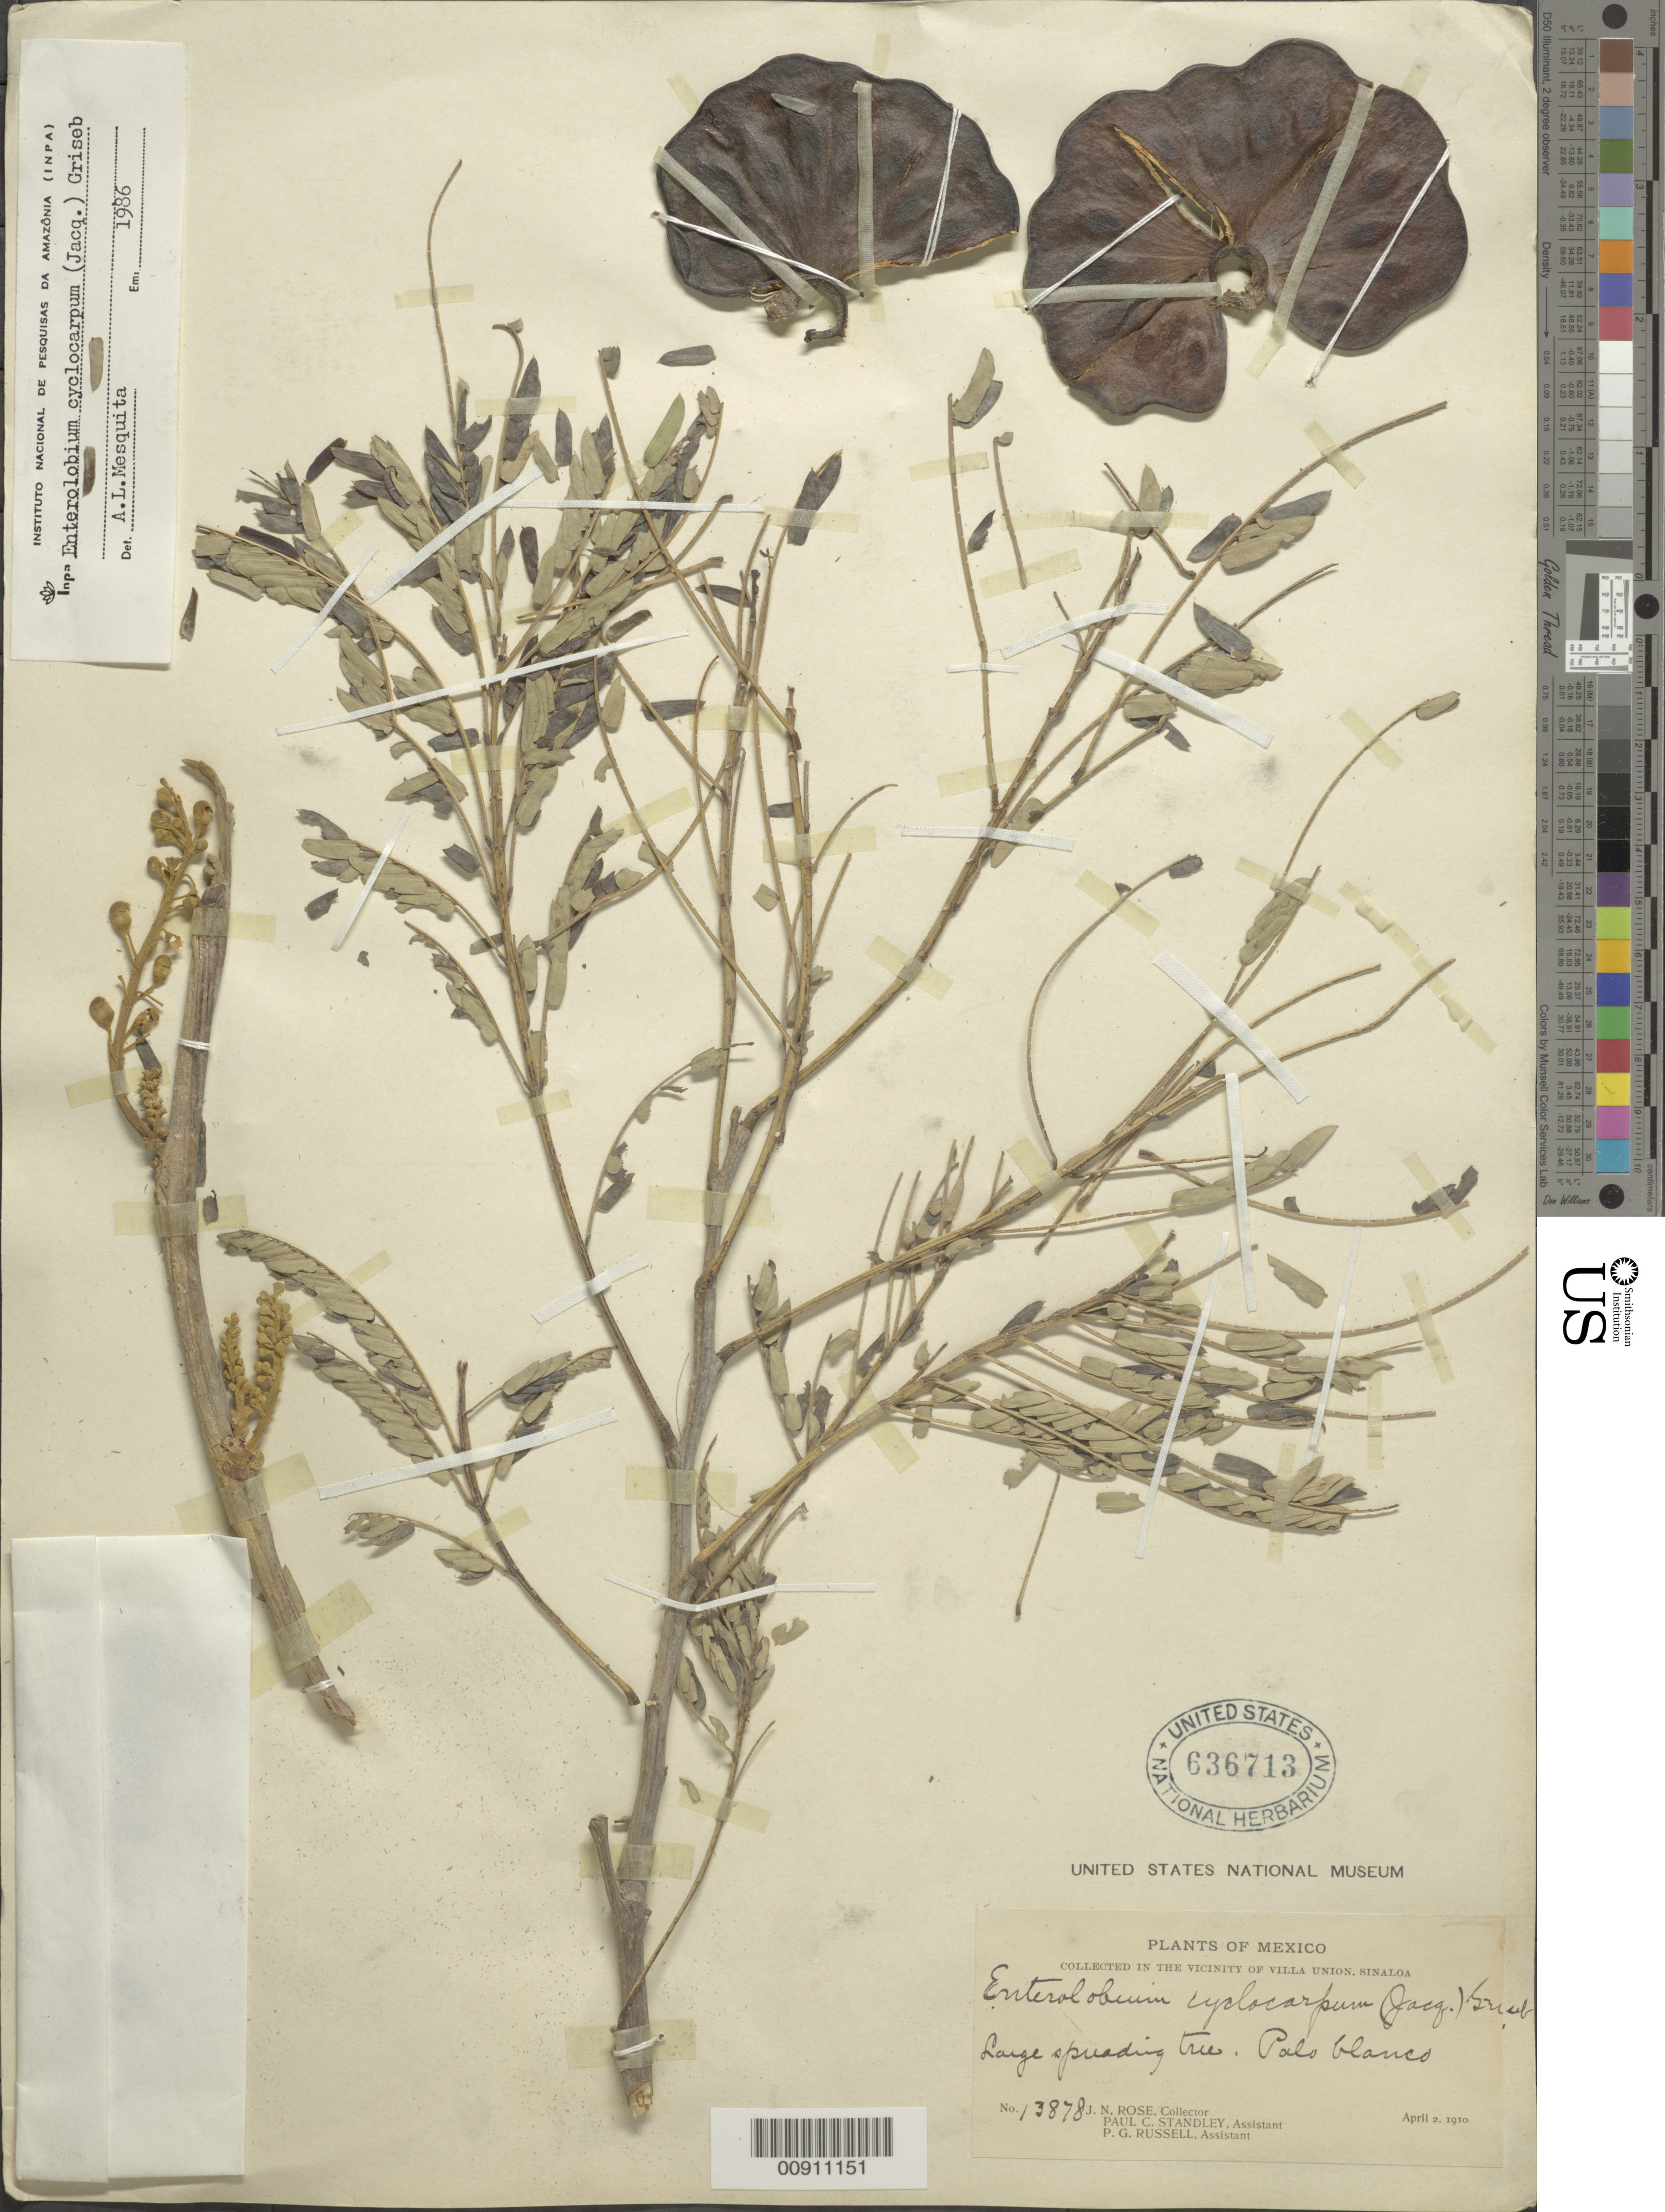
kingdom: Plantae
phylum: Tracheophyta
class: Magnoliopsida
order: Fabales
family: Fabaceae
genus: Enterolobium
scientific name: Enterolobium cyclocarpum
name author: (Jacq.) Griseb.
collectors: J. N. Rose, P. C. Standley & P. G. Russell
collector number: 13878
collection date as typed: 02 Apr 1910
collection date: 1910-04-02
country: Mexico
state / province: Sinaloa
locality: Palo Blanco, in the vicinity of Villa Unión, Sinaloa.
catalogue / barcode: US 636713